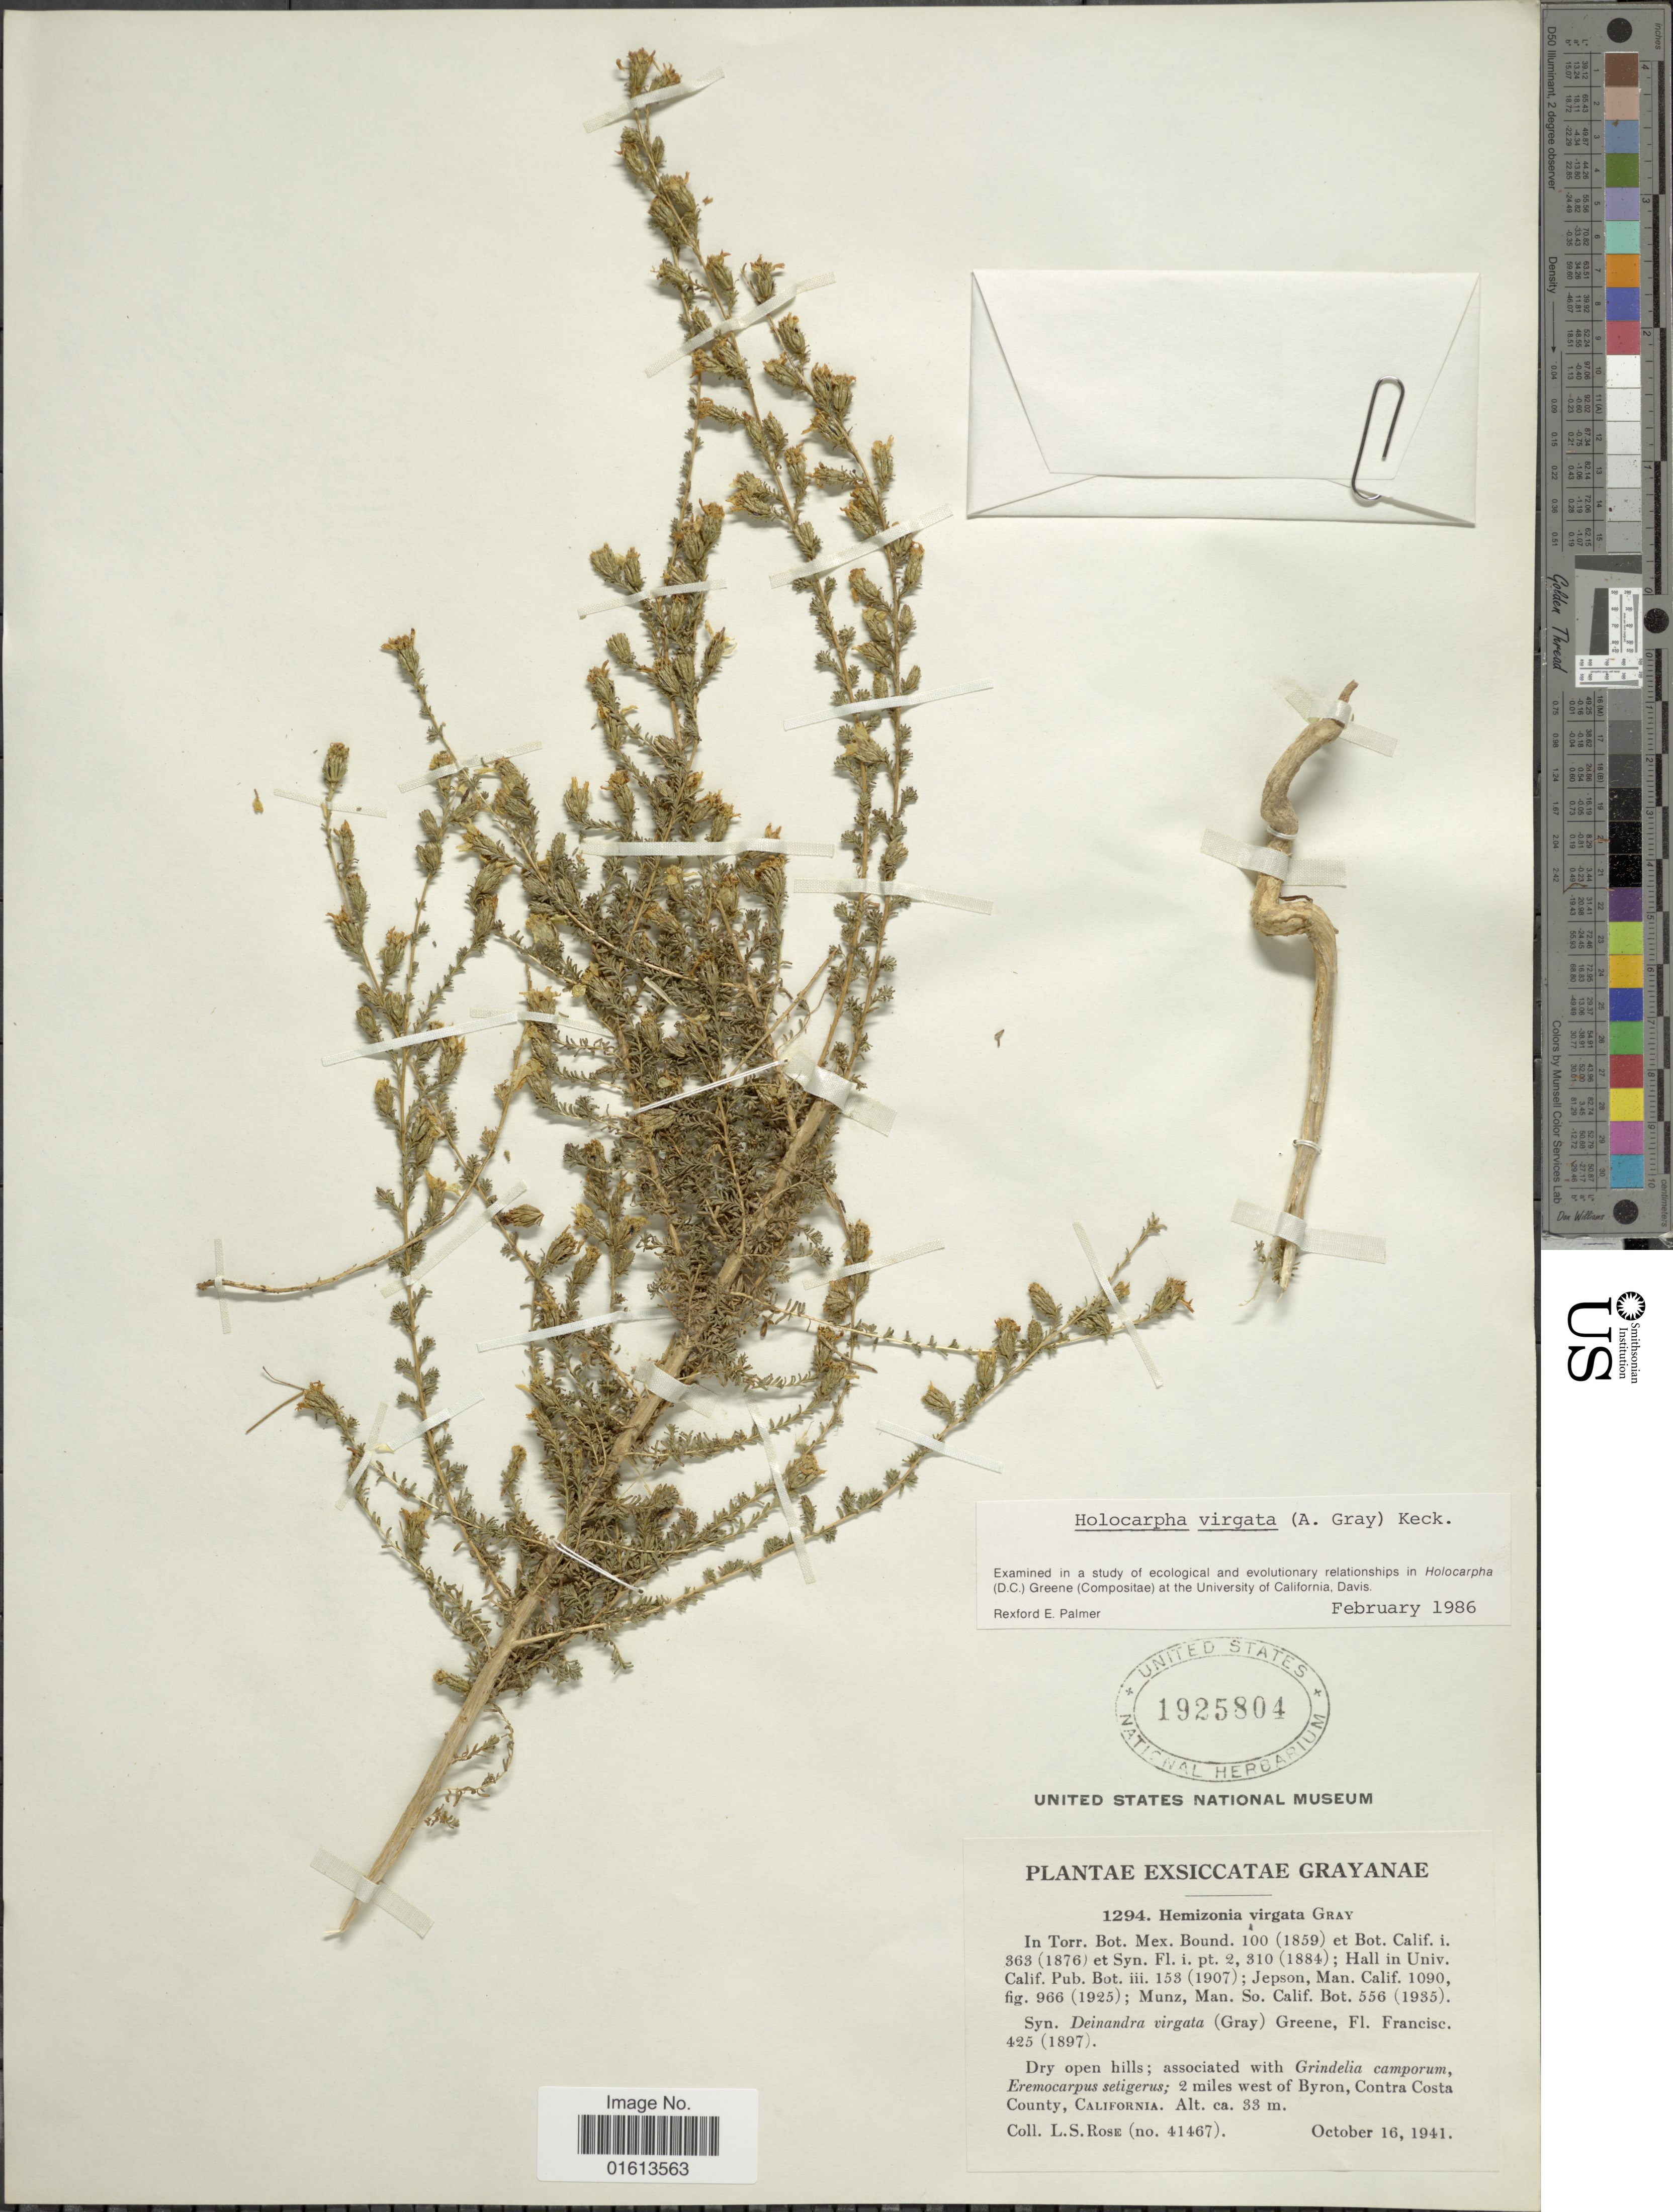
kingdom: Plantae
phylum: Tracheophyta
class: Magnoliopsida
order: Asterales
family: Asteraceae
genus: Holocarpha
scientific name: Holocarpha virgata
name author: (A. Gray) D.D. Keck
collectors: L. S. Rose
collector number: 41467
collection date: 1941-10-16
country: United States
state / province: California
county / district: Contra Costa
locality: Dry open hills; associated with Grindelia camporum, 2 miles west of Byron, Contra Costa County, California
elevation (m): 33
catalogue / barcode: US 1925804